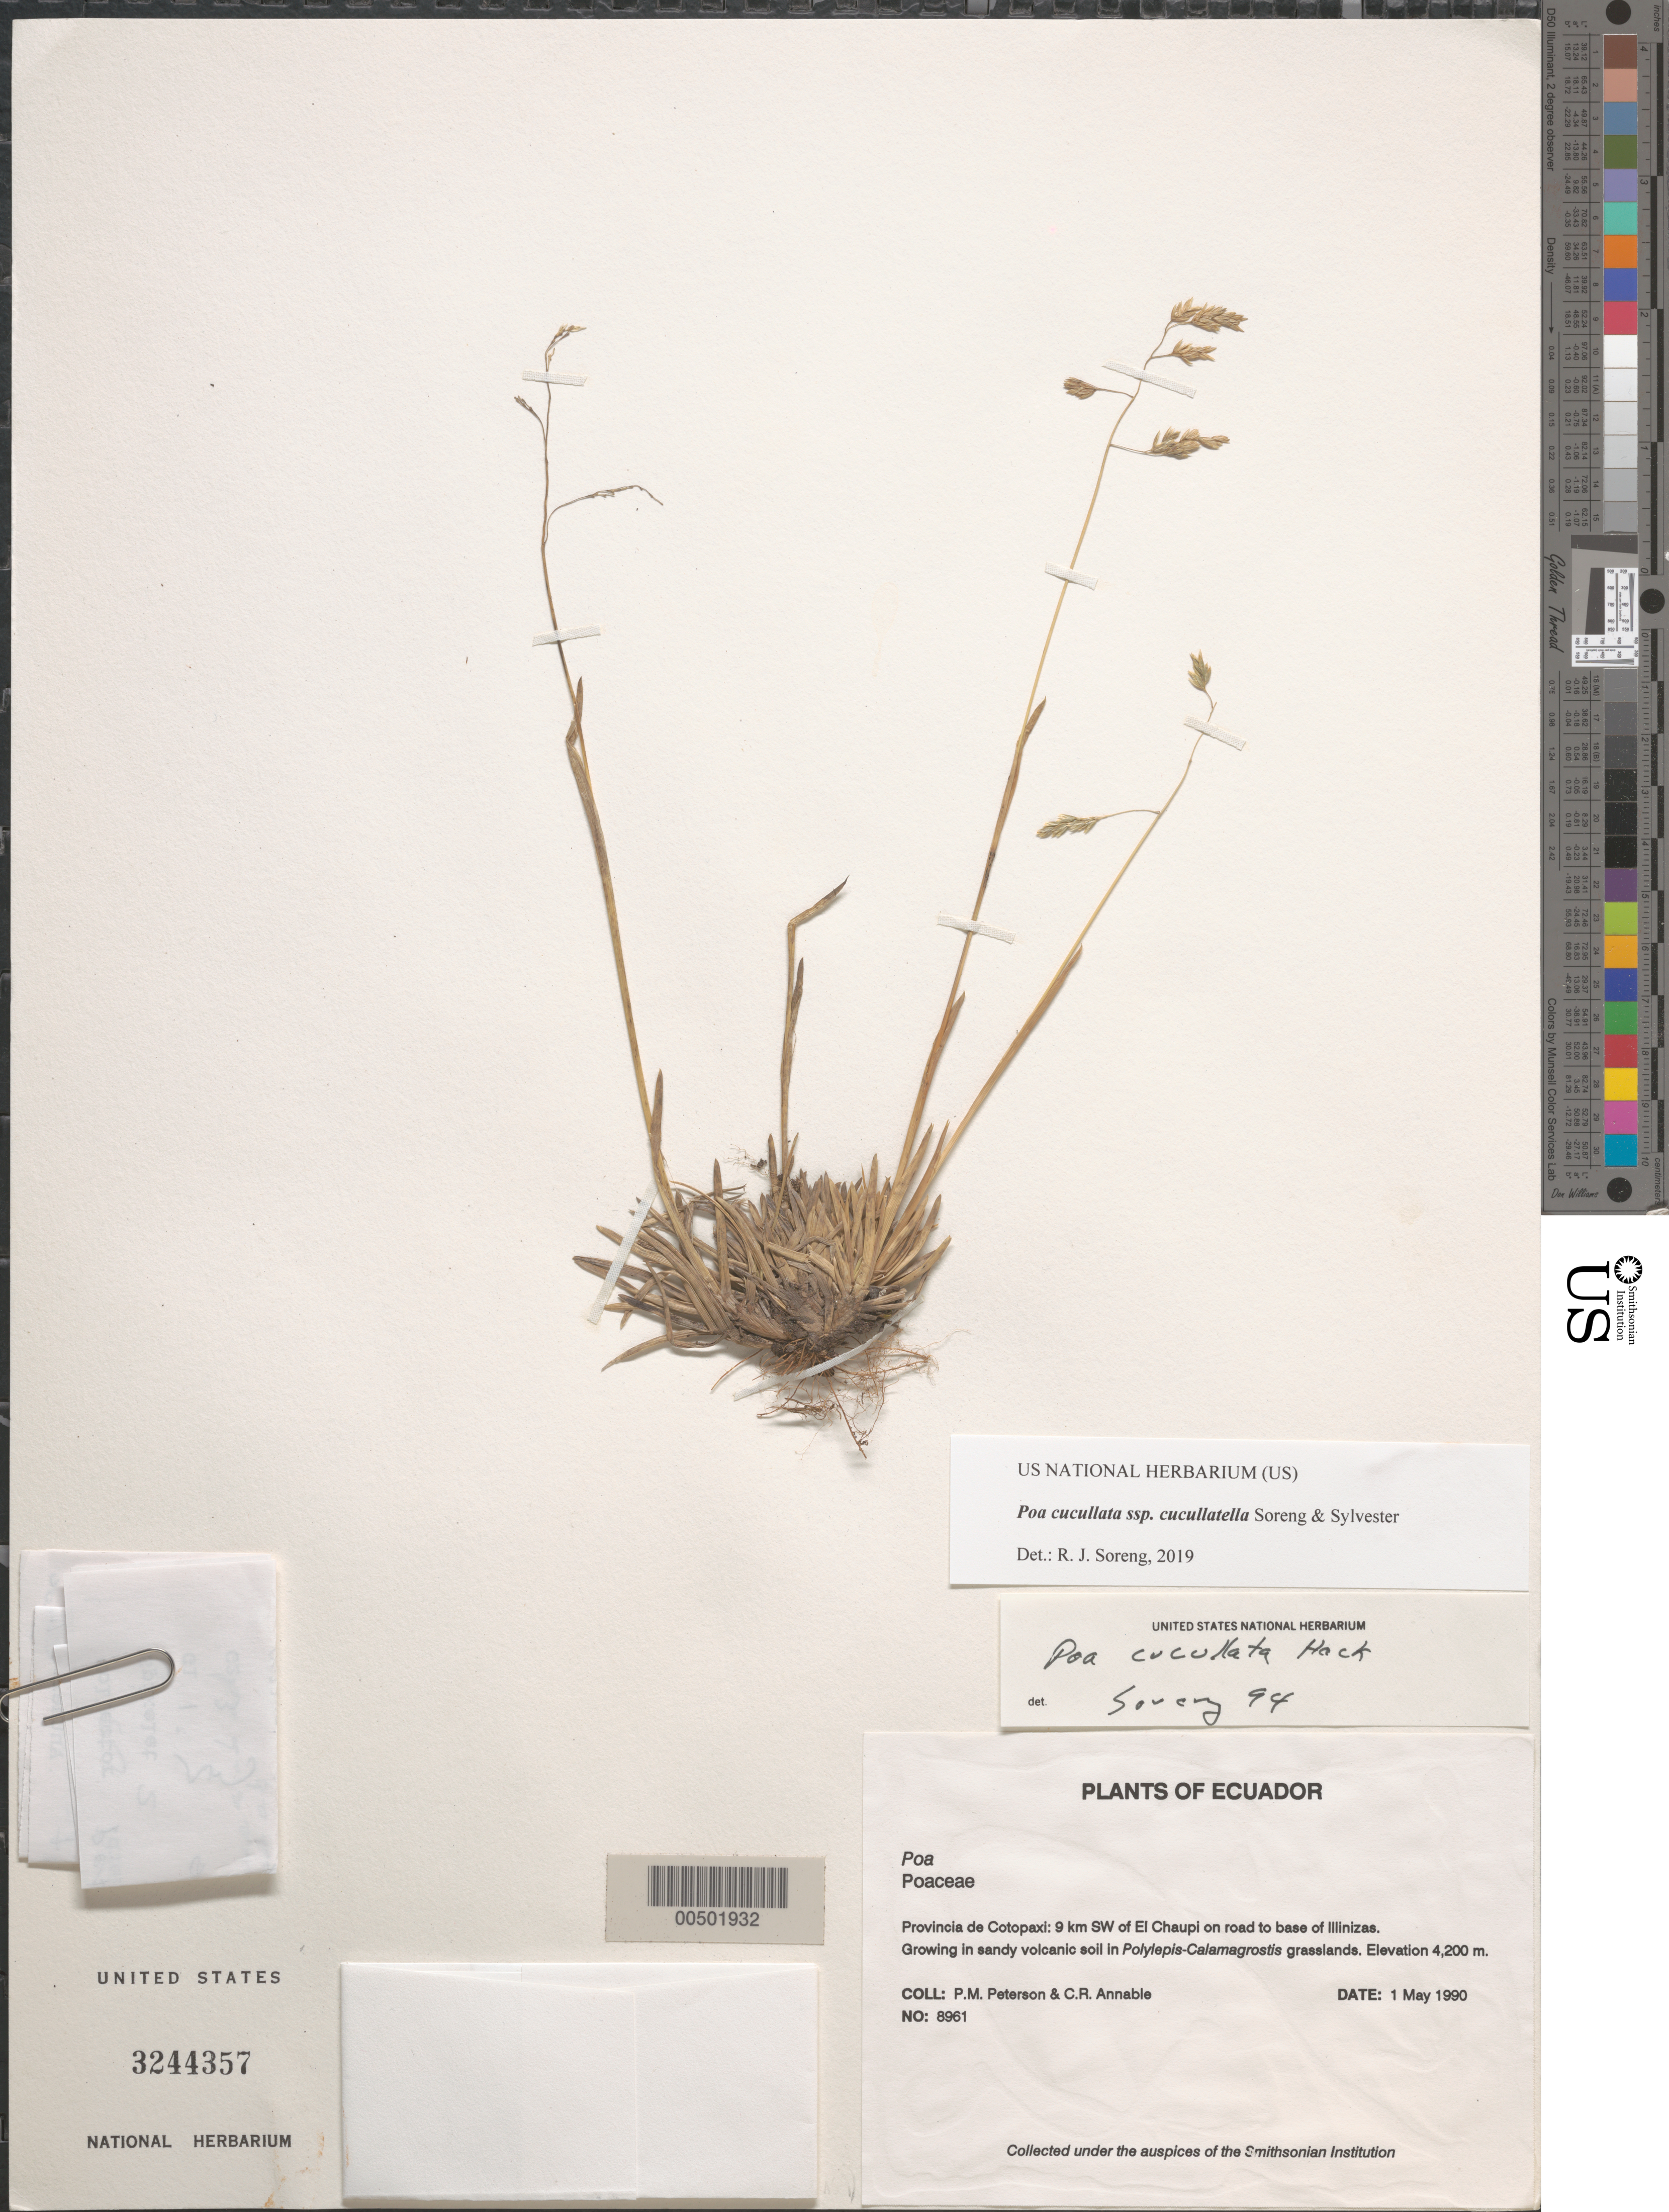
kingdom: Plantae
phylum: Tracheophyta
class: Liliopsida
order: Poales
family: Poaceae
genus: Poa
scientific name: Poa cucullata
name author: Hack. in Sodiro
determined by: Soreng, Robert J., Research Associate (BOT), Smithsonian Institution - National Museum of Natural History (UNITED STATES)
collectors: P. M. Peterson & C. R. Annable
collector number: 08961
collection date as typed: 01 May 1990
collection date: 1990-05-01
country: Ecuador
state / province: Cotopaxi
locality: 9 km SW ofEl Chaupi on road to base of Illinizas.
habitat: Growing in sandy volcanic soil in Polylepis-Calamagrostis grasslands.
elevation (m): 4200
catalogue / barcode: US 3244357